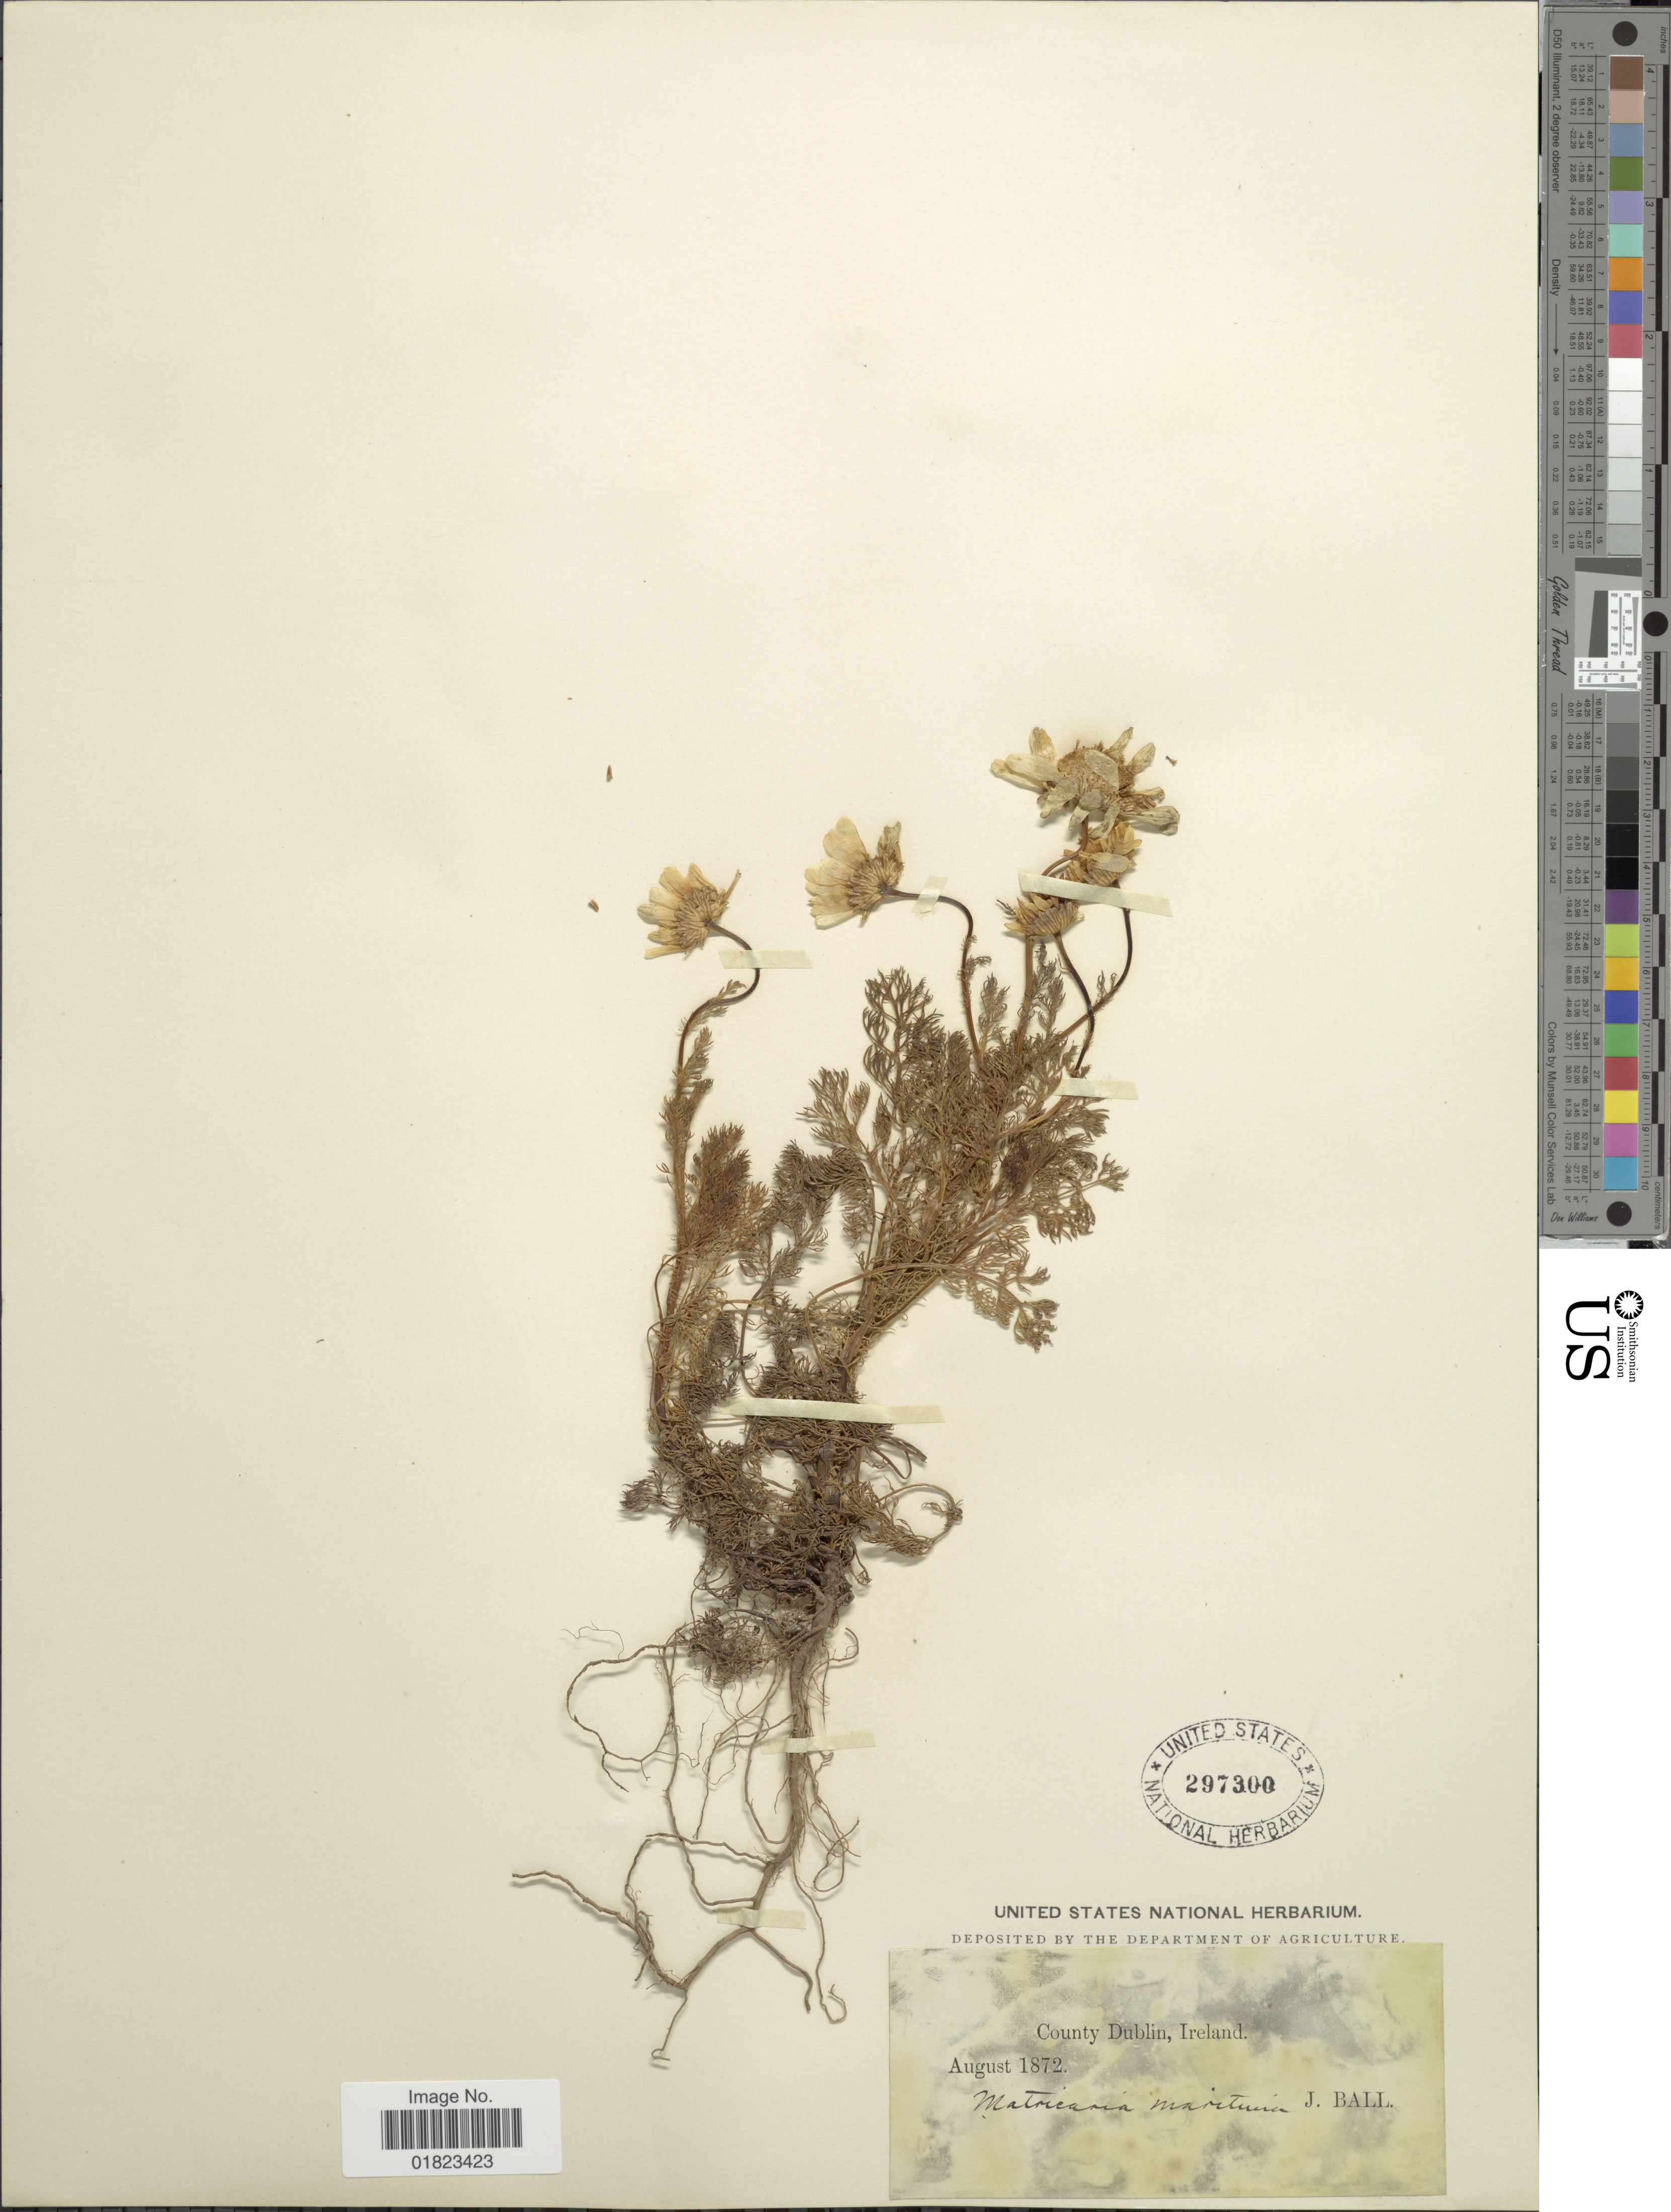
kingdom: Plantae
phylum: Tracheophyta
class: Magnoliopsida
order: Asterales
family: Asteraceae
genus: Tripleurospermum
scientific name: Tripleurospermum perforatum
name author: (Mérat) Laínz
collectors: J. Ball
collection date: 1872-08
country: Ireland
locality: County Dublin.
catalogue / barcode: US 297300